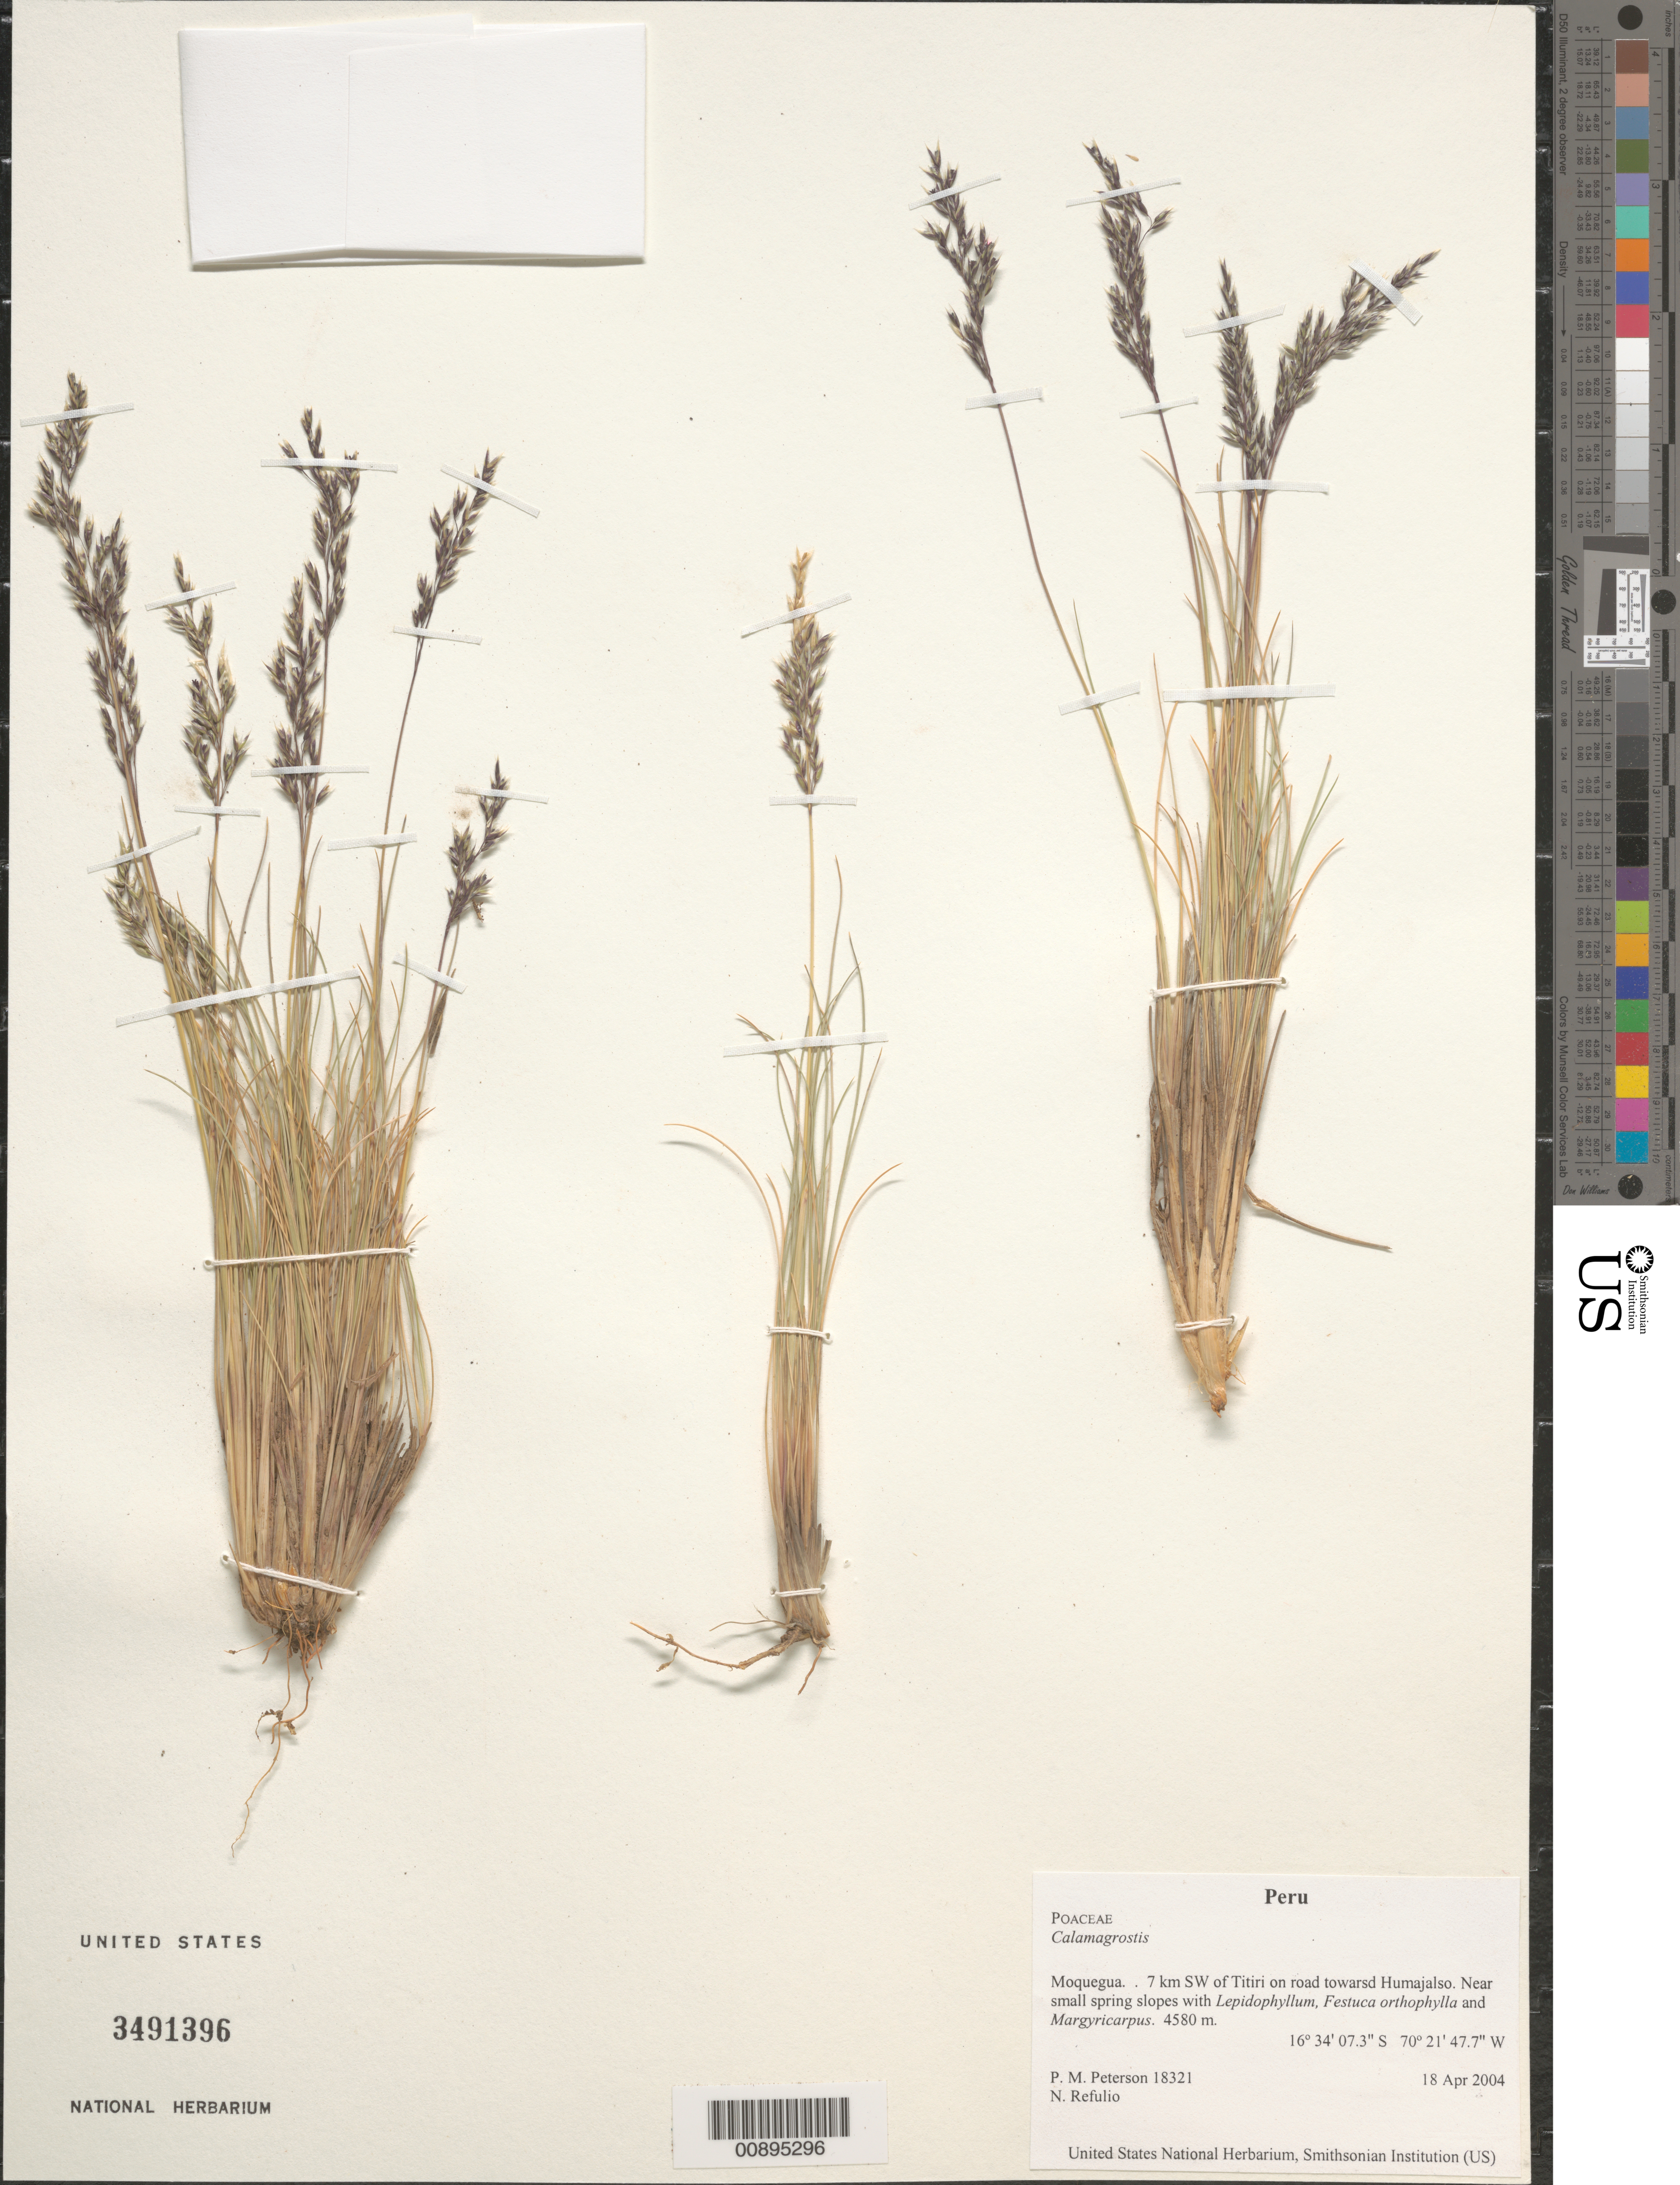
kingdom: Plantae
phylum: Tracheophyta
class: Liliopsida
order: Poales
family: Poaceae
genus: Calamagrostis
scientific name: Calamagrostis sp.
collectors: P. M. Peterson & N. Refulio-Rodríguez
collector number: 18321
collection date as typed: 18 Apr 2004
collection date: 2004-04-18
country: Peru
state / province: Moquegua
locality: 7 km SW of Titiri on road towarsd Humajalso. Near small spring slopes with Lepidophyllum, Festuca orthophylla and Margyricarpus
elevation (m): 4580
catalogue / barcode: US 3491396